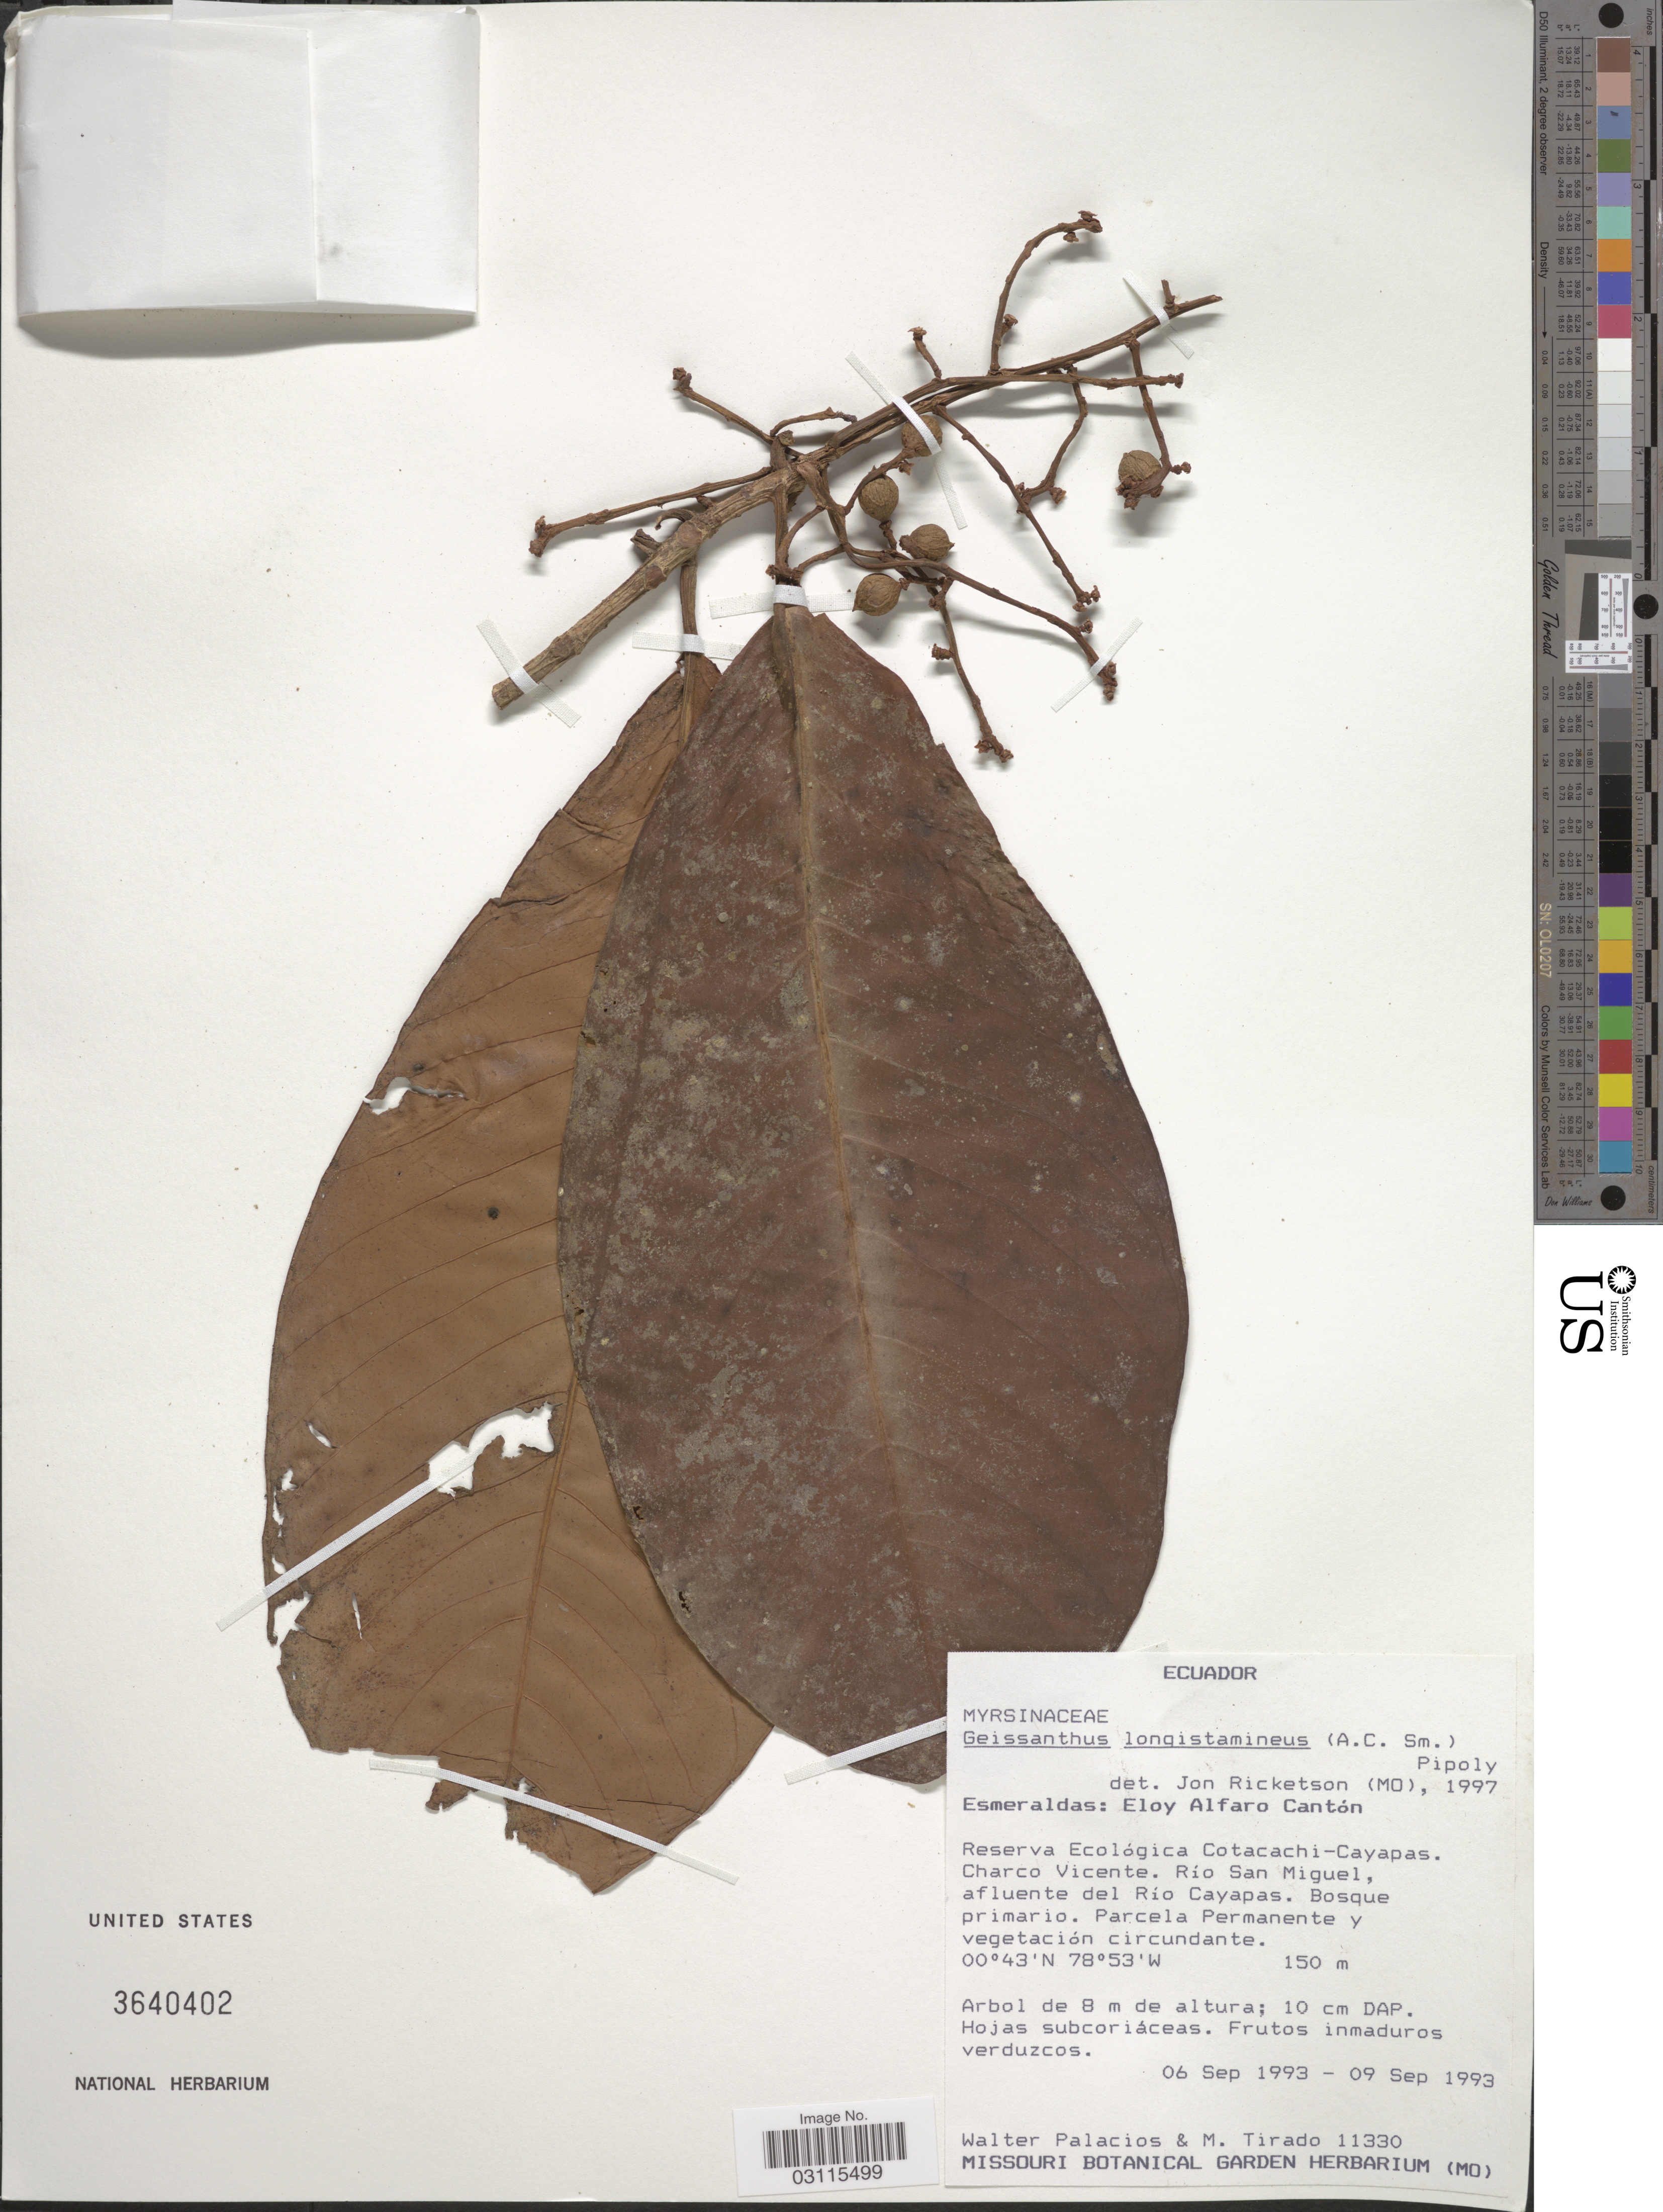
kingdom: Plantae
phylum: Tracheophyta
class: Magnoliopsida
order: Ericales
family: Primulaceae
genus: Geissanthus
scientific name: Geissanthus longistamineus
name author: (A.C. Sm.) Pipoly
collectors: W. Palacios & M. Tirado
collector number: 11330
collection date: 1993-09-06/1993-09-09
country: Ecuador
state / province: Esmeraldas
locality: Eloy Alfaro Cantón. Reserva Ecológica Cotacachi-Cayapas. Charco Vicente. Río San Miguel, afluente del Río Cayapas.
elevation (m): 150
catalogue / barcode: US 3640402